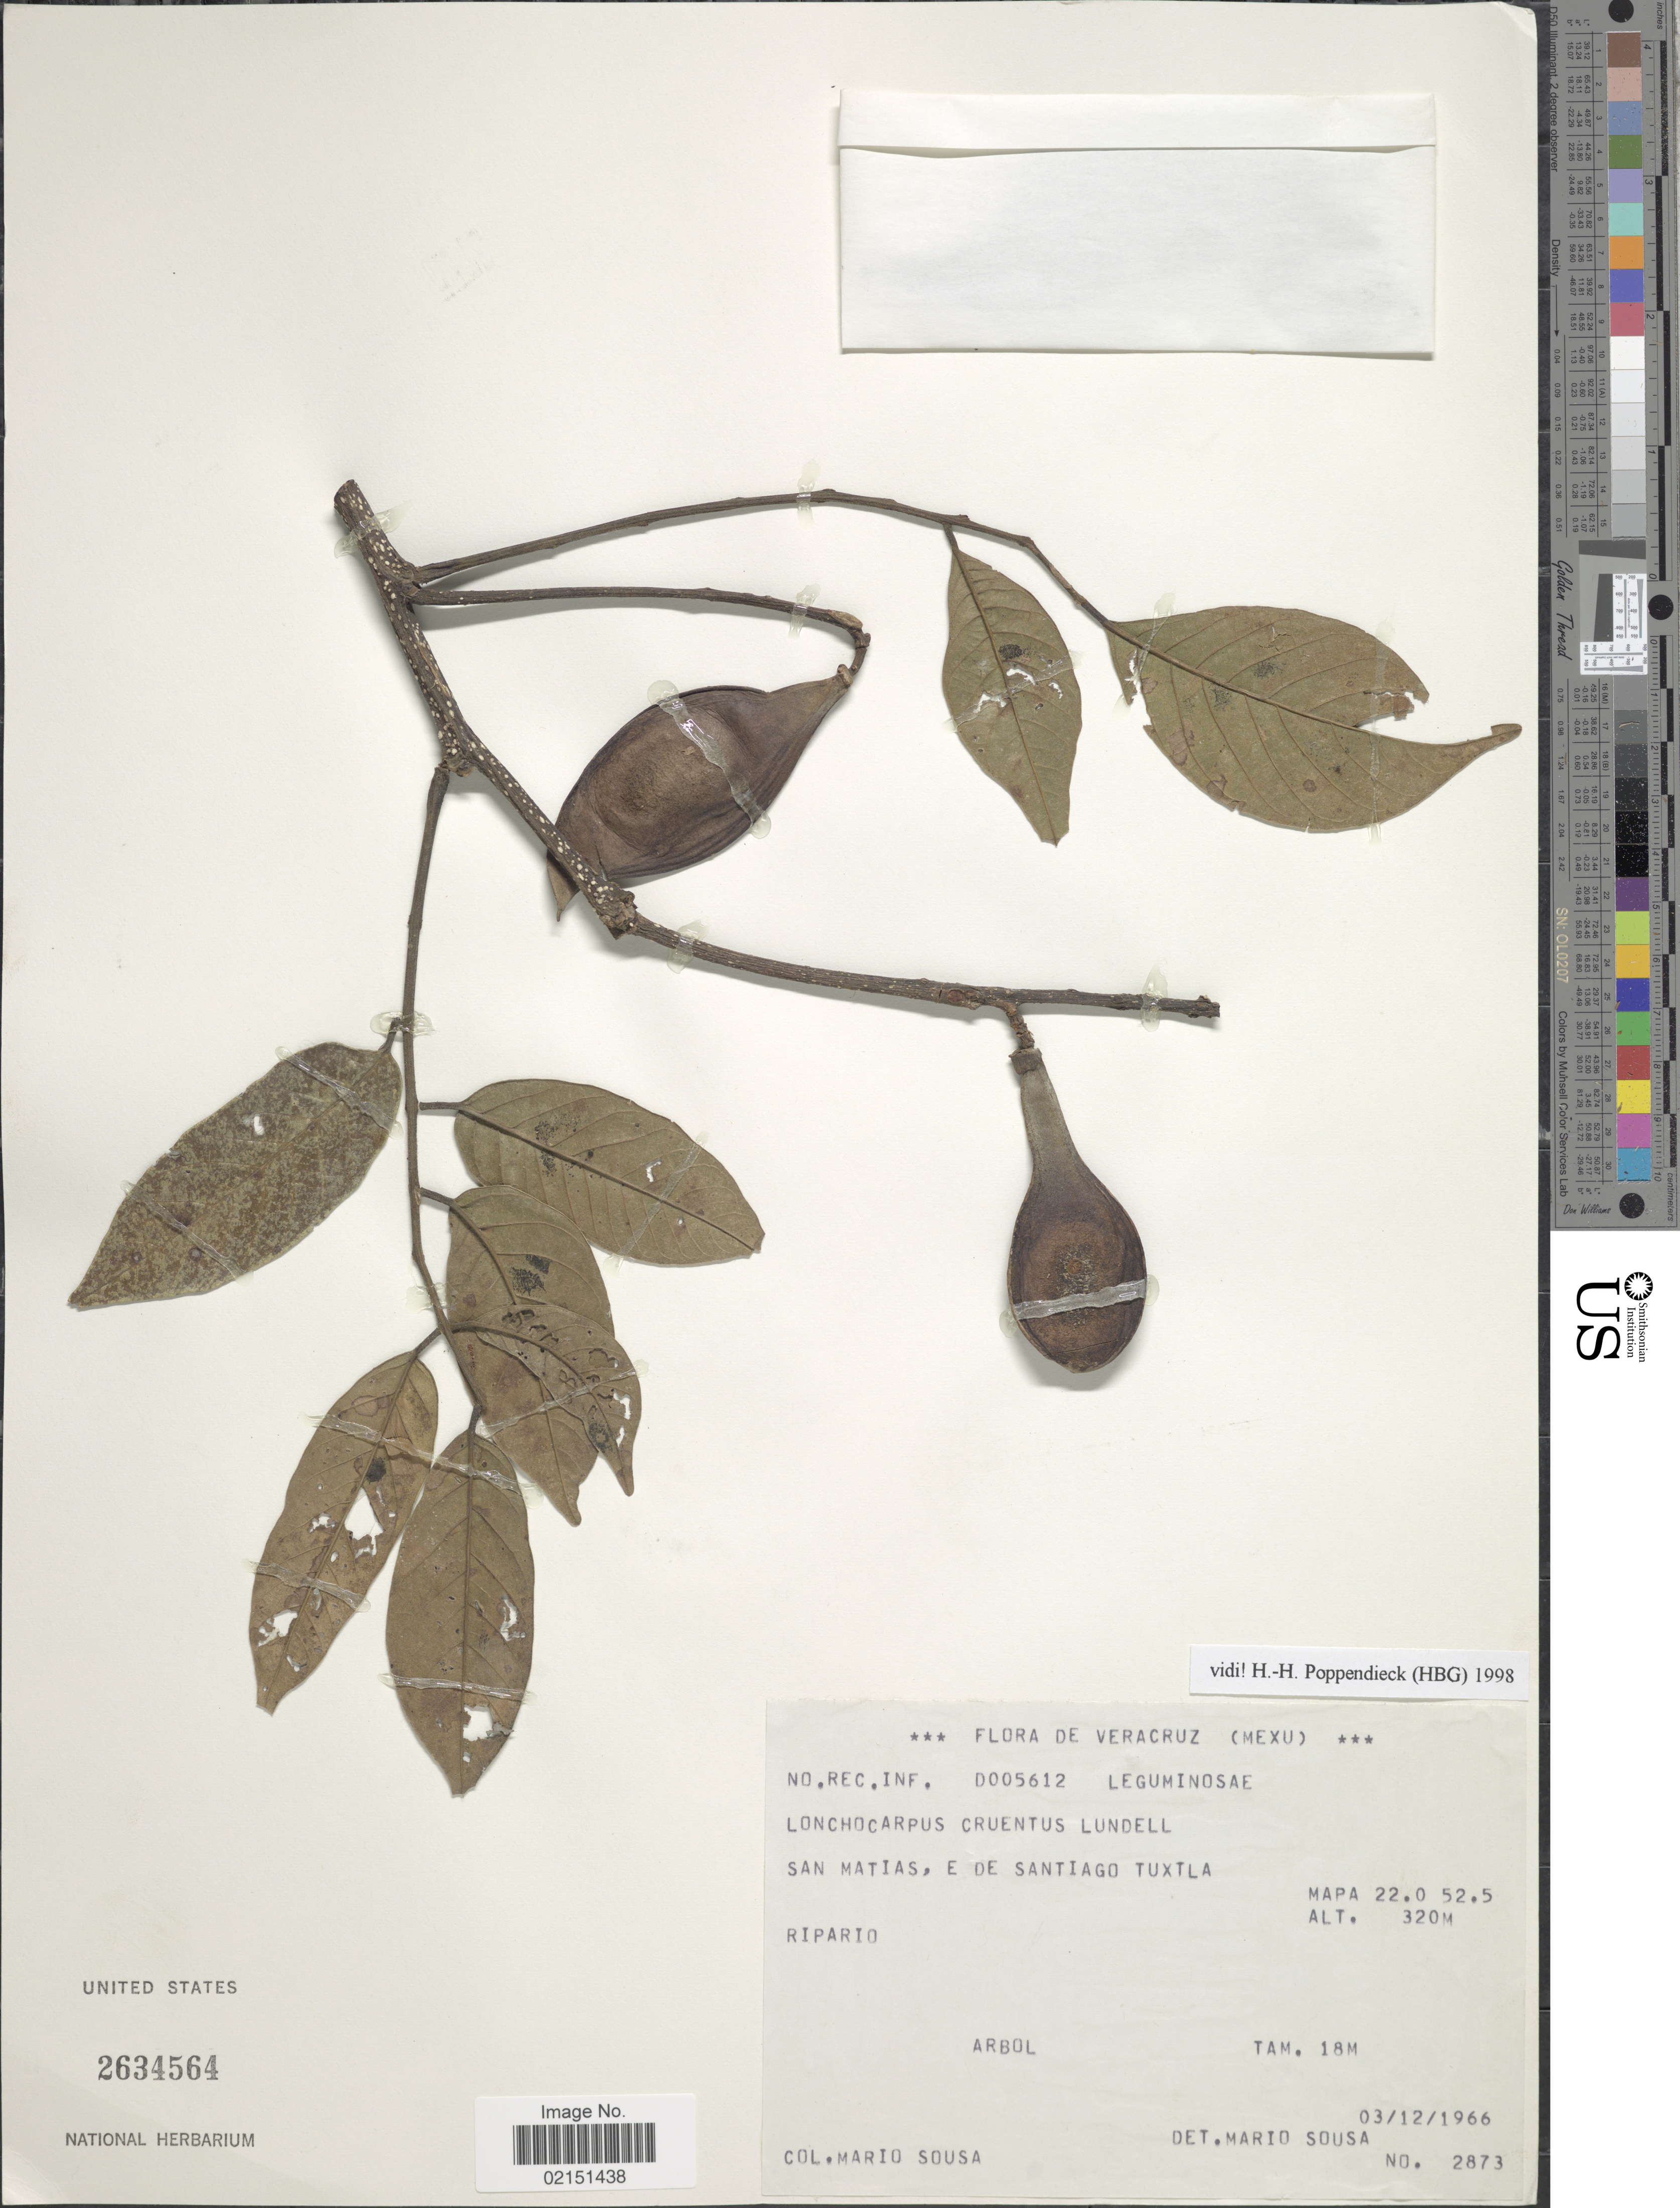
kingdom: Plantae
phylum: Tracheophyta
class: Magnoliopsida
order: Fabales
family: Fabaceae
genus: Lonchocarpus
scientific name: Lonchocarpus cruentus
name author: Lundell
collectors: M. Sousa S.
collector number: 2873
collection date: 1966-12-03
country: Mexico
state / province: Veracruz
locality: San Matias, E de Santiago Tuxtla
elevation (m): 320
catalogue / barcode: US 2634564